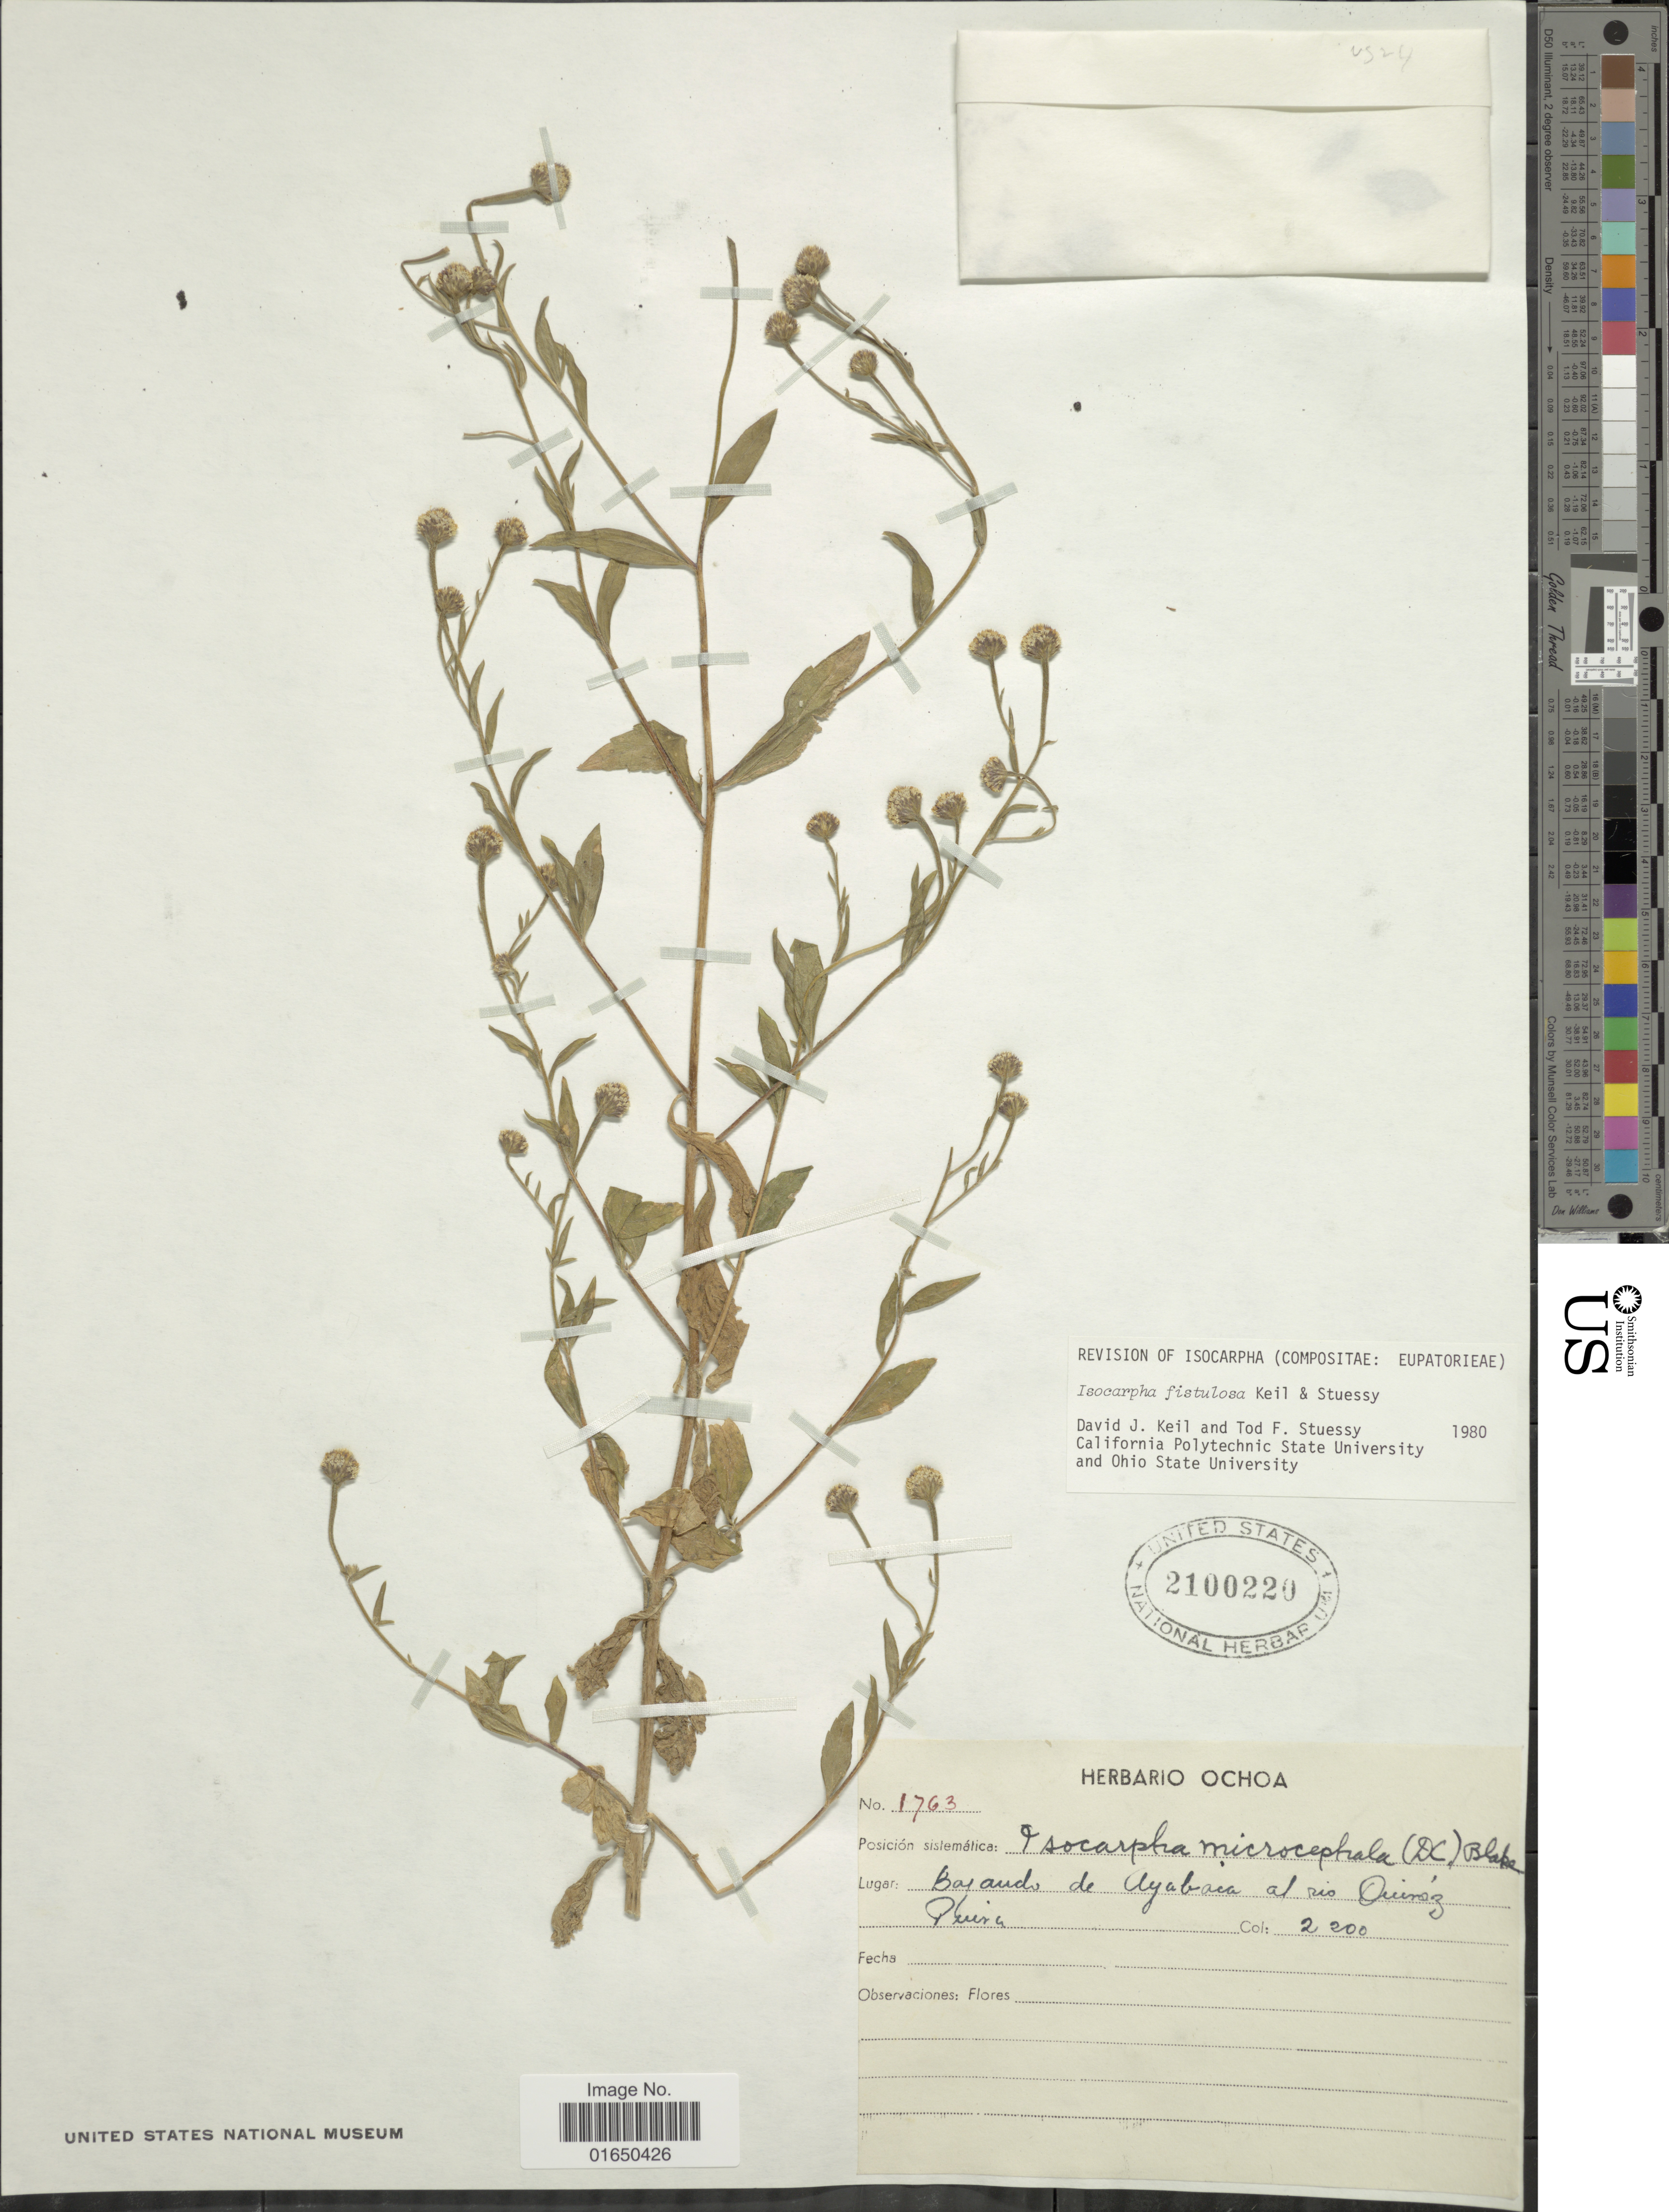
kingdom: Plantae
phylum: Tracheophyta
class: Magnoliopsida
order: Asterales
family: Asteraceae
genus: Isocarpha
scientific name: Isocarpha fistulosa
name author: D.J. Keil & Stuessy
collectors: ex herb. Ochoa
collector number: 1763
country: Peru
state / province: Piura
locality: Bajando de Ayabaca del Río Quiróz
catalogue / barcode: US 2100220